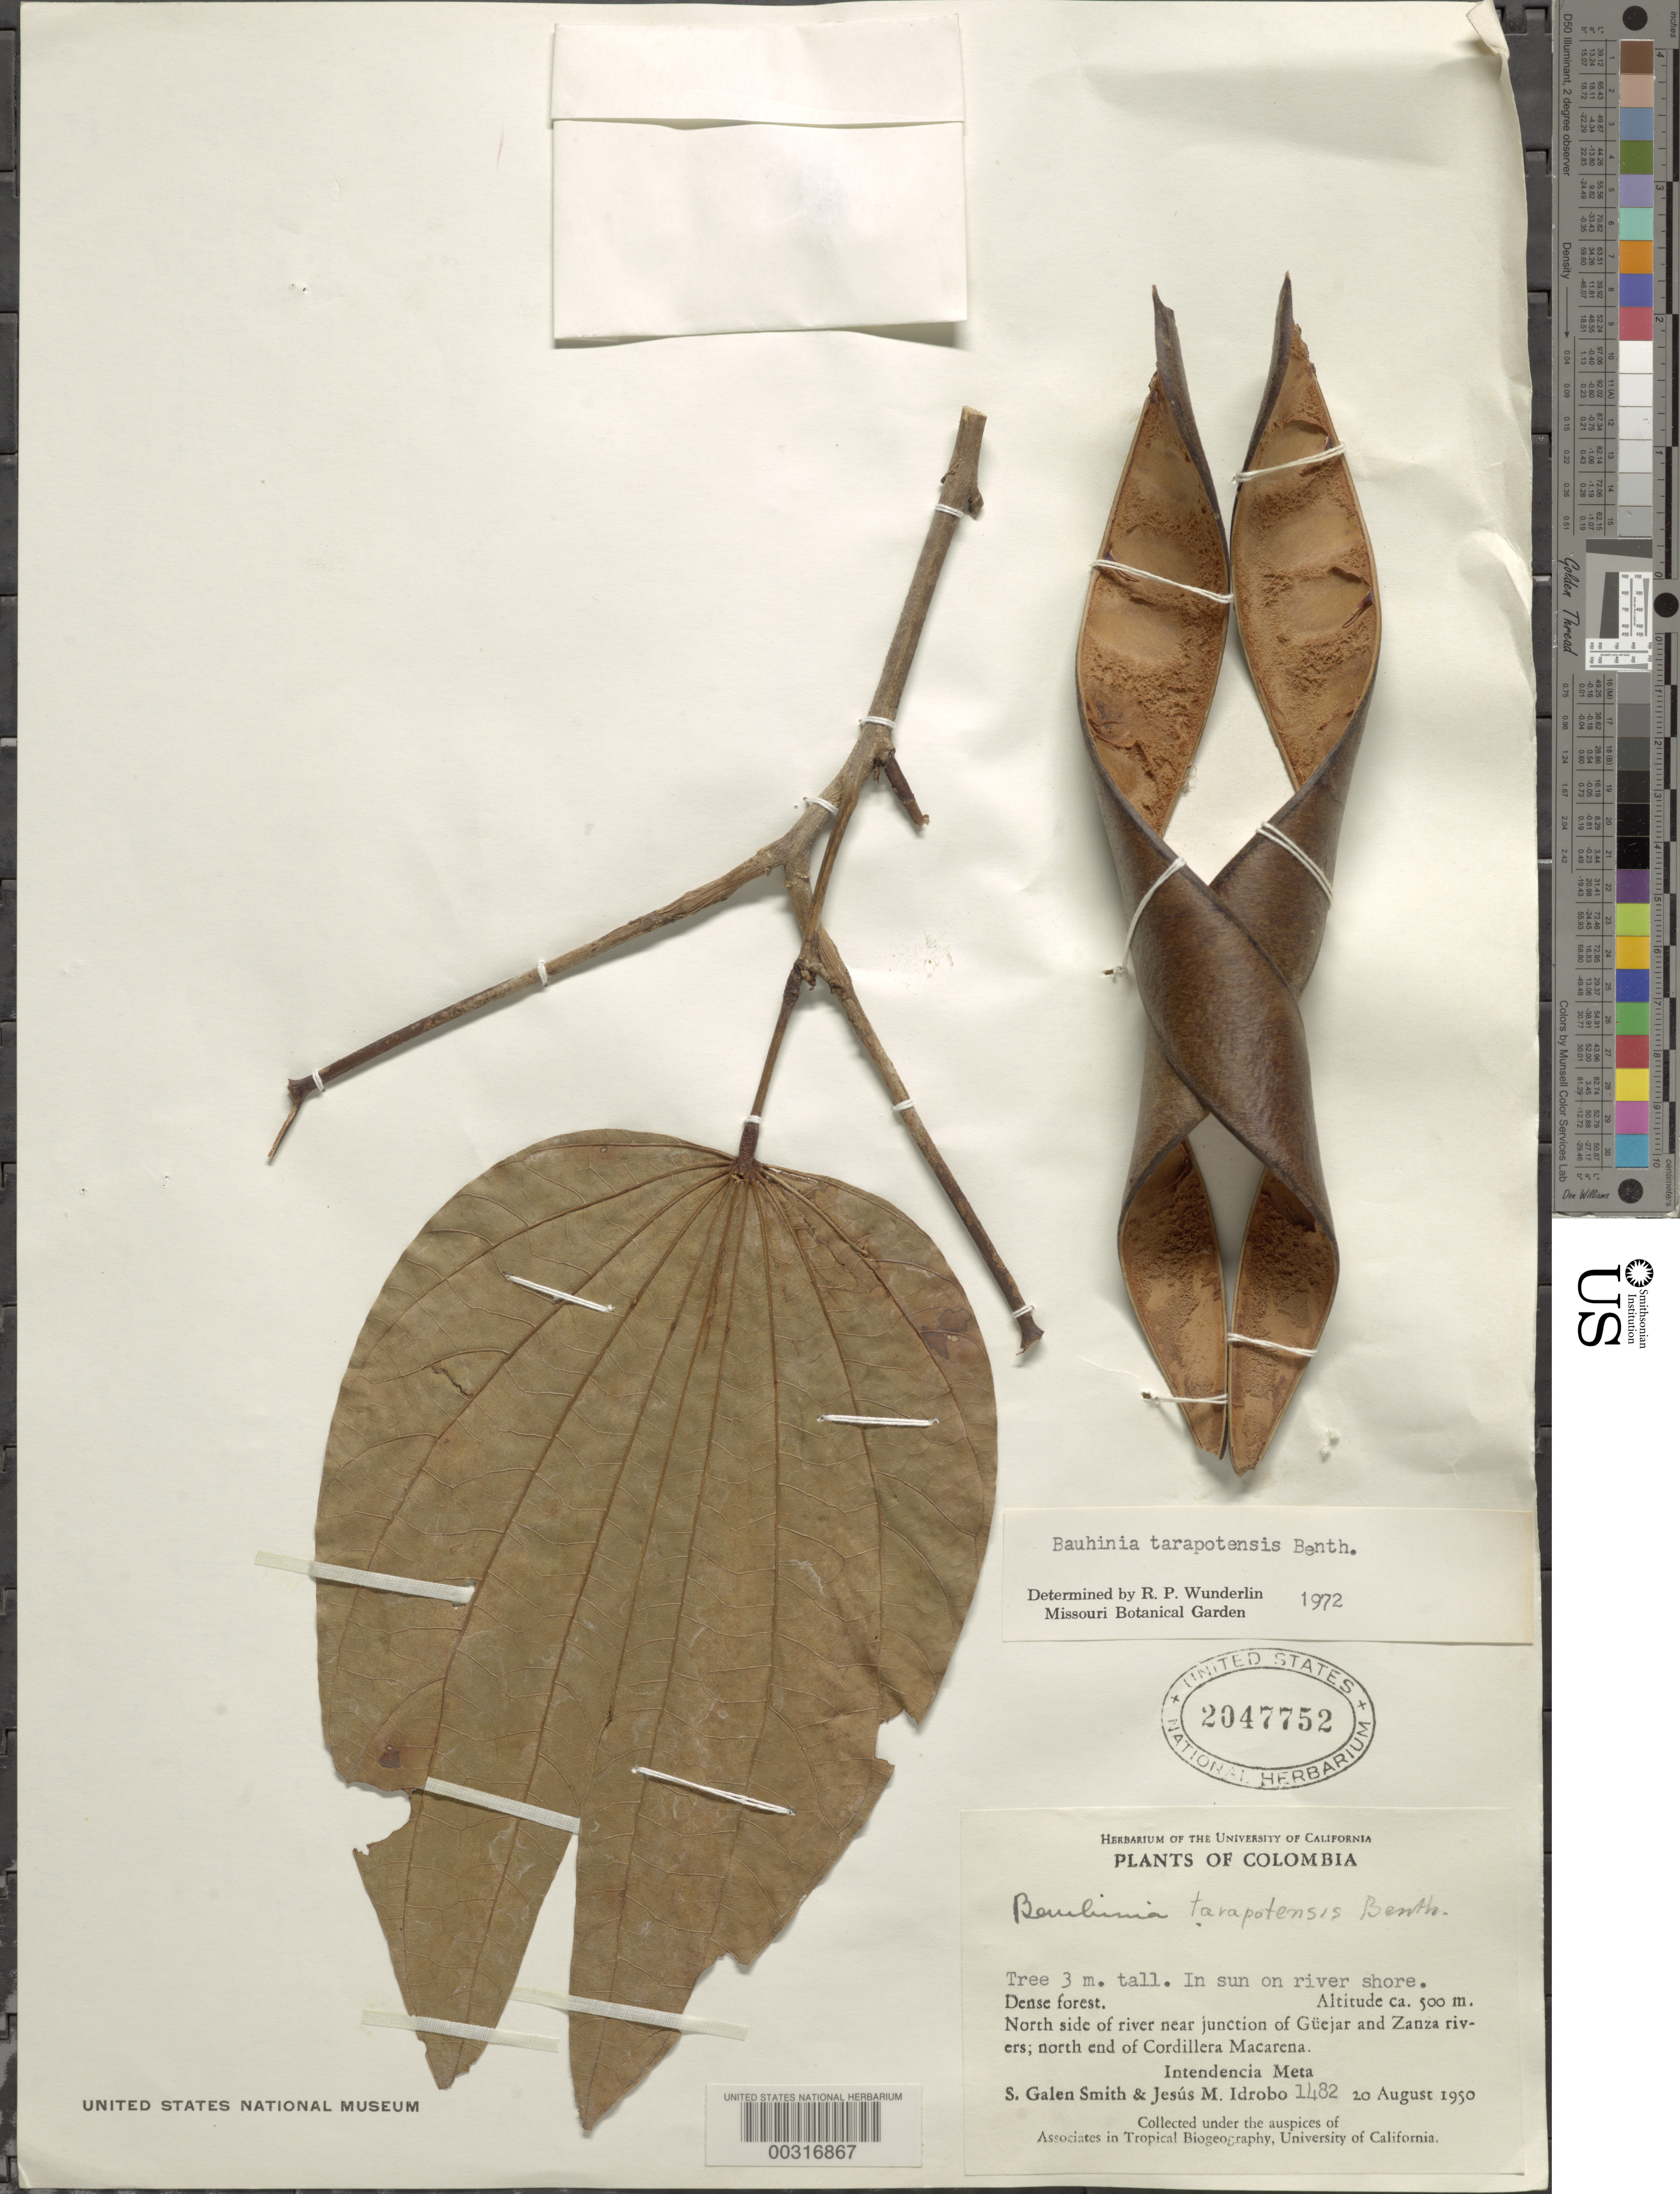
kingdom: Plantae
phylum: Tracheophyta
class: Magnoliopsida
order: Fabales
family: Fabaceae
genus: Bauhinia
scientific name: Bauhinia tarapotensis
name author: Benth.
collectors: S. G. Smith & J. M. Idrobo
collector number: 1482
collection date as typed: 20 Aug 1950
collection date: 1950-08-20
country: Colombia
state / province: Meta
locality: N side of River near junction of Guejar and Zjanza Rivers; N end of Cordillera Macarena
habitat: In sun on river shore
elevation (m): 500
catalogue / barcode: US 2047752